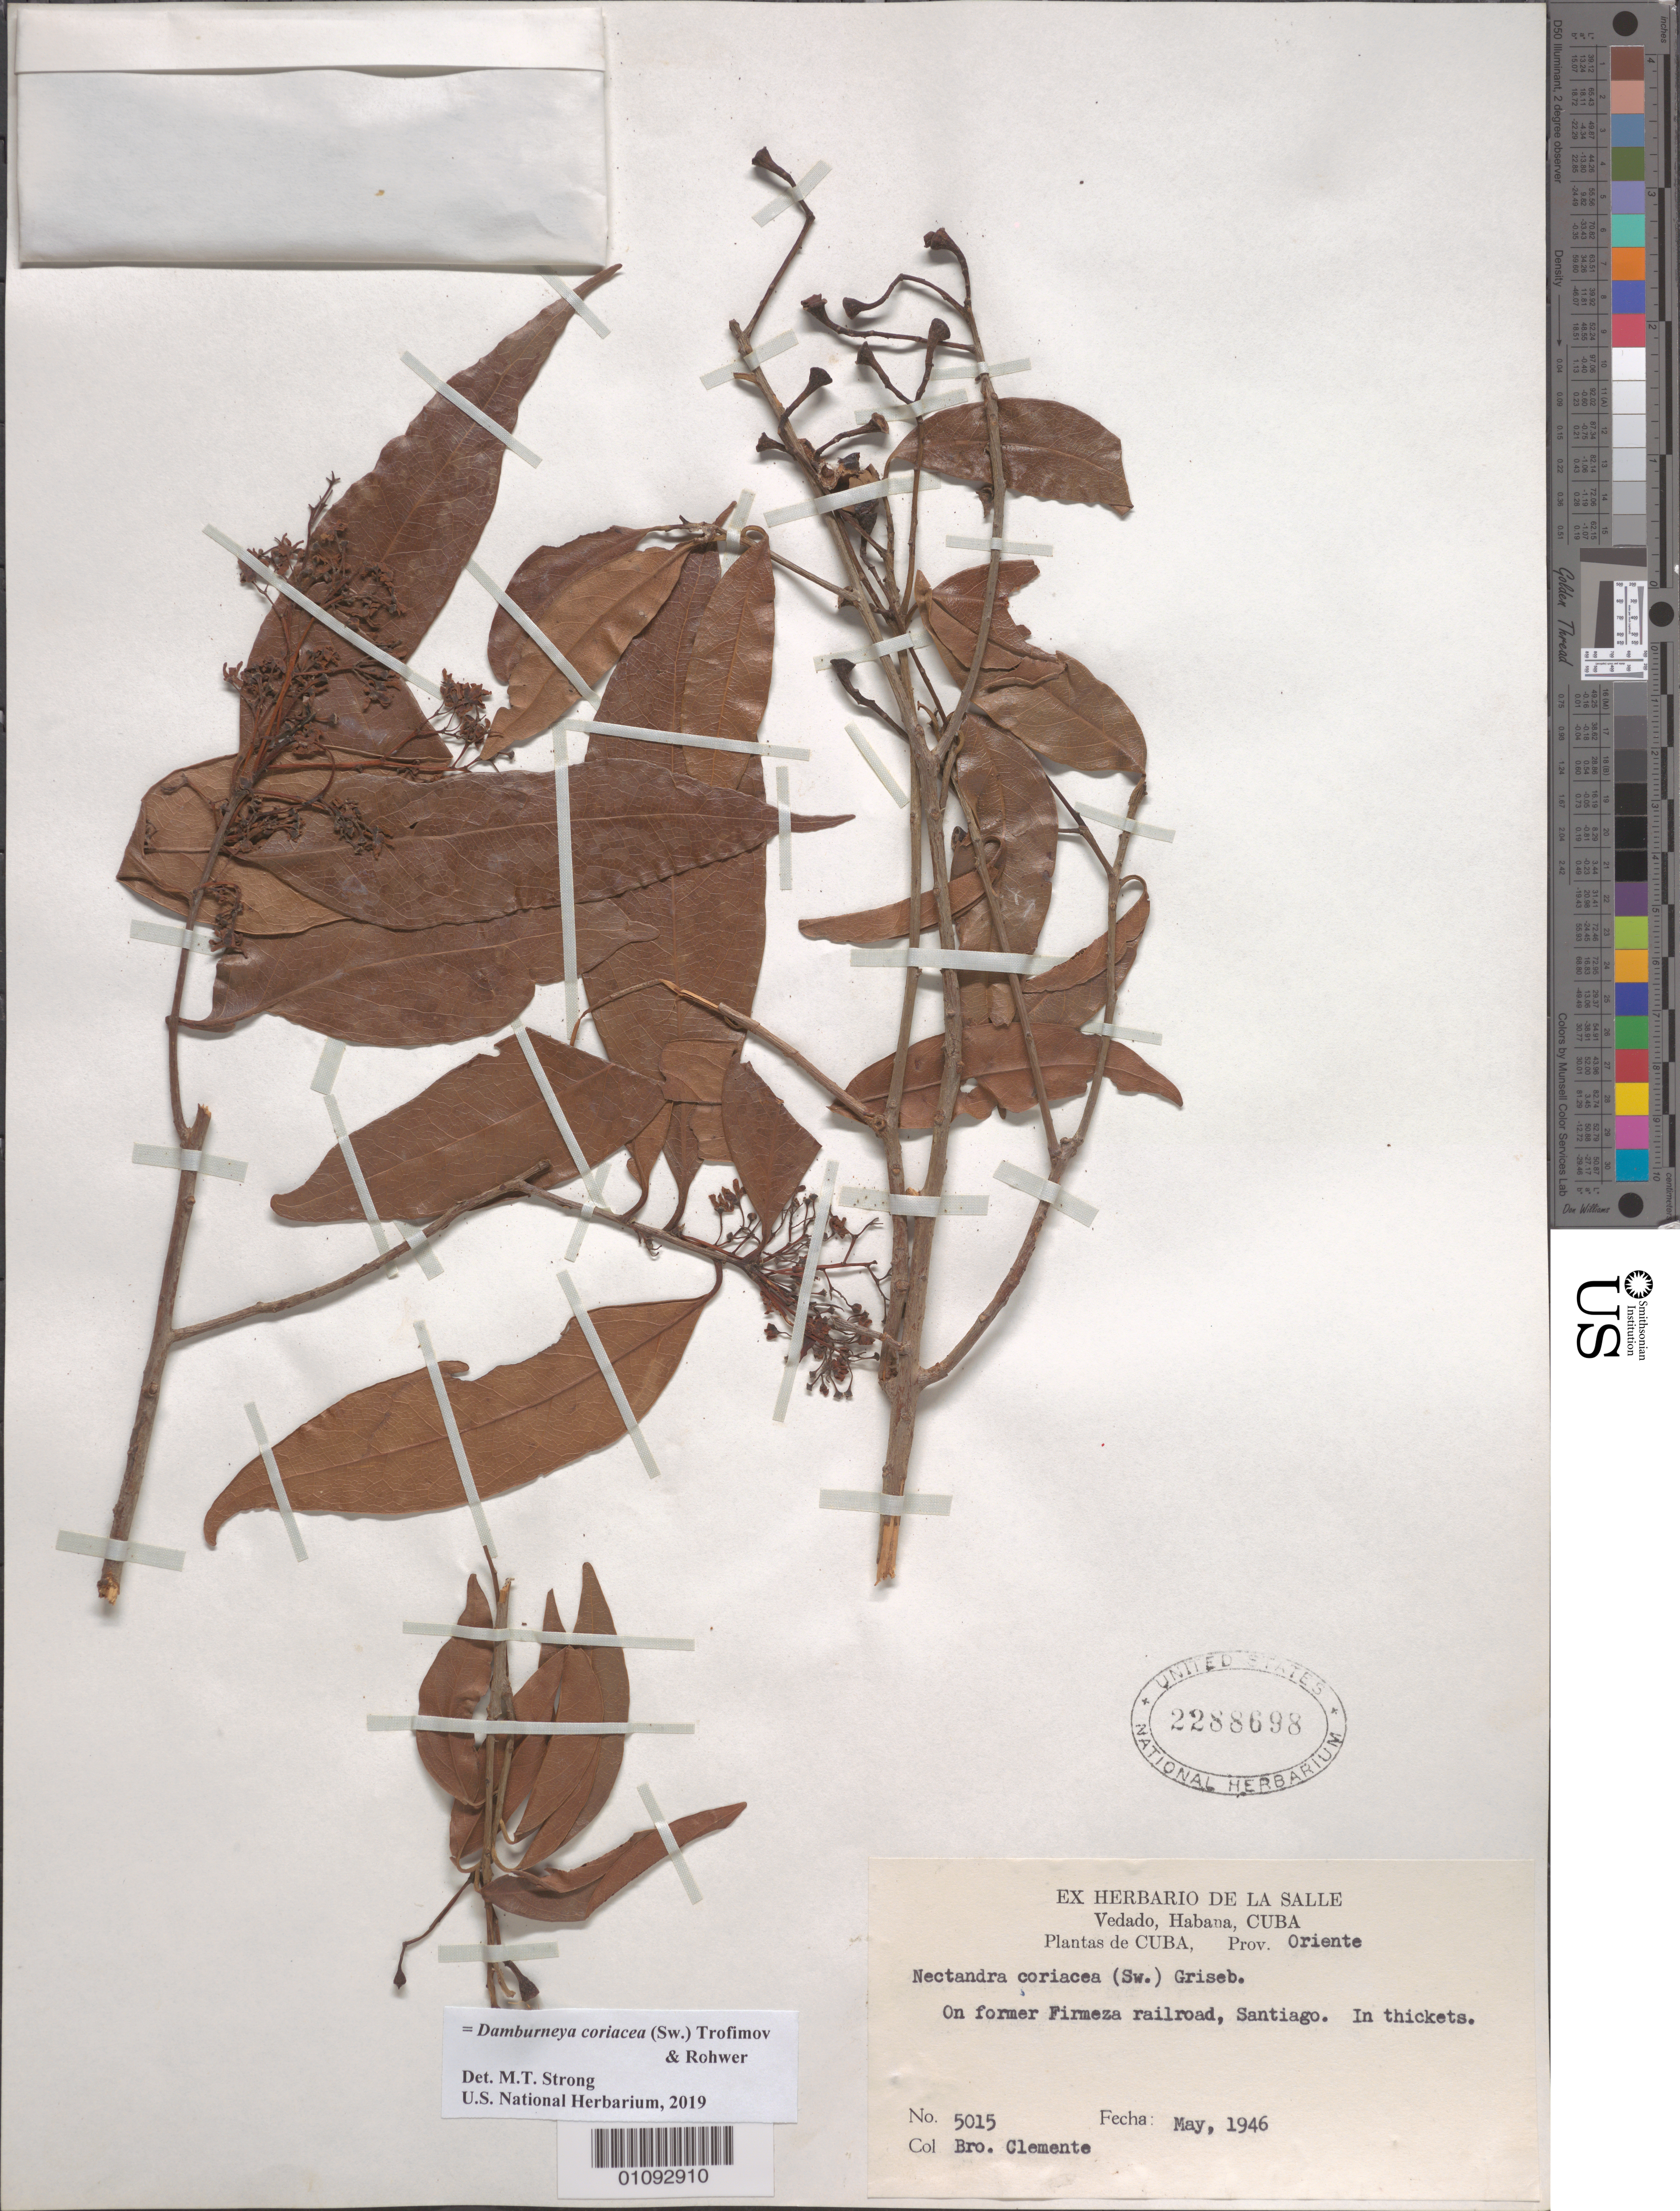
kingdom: Plantae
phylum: Tracheophyta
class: Magnoliopsida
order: Laurales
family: Lauraceae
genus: Damburneya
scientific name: Damburneya coriacea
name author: (Sw.) Trofimov & Rohwer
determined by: Strong, M. T., (US), Smithsonian Institution - National Museum of Natural History (UNITED STATES)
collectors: Bro. Clemente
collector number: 5015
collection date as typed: May 1946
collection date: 1946-05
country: Cuba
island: Cuba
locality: Firmeza Railroad, Santiago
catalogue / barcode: US 2288698